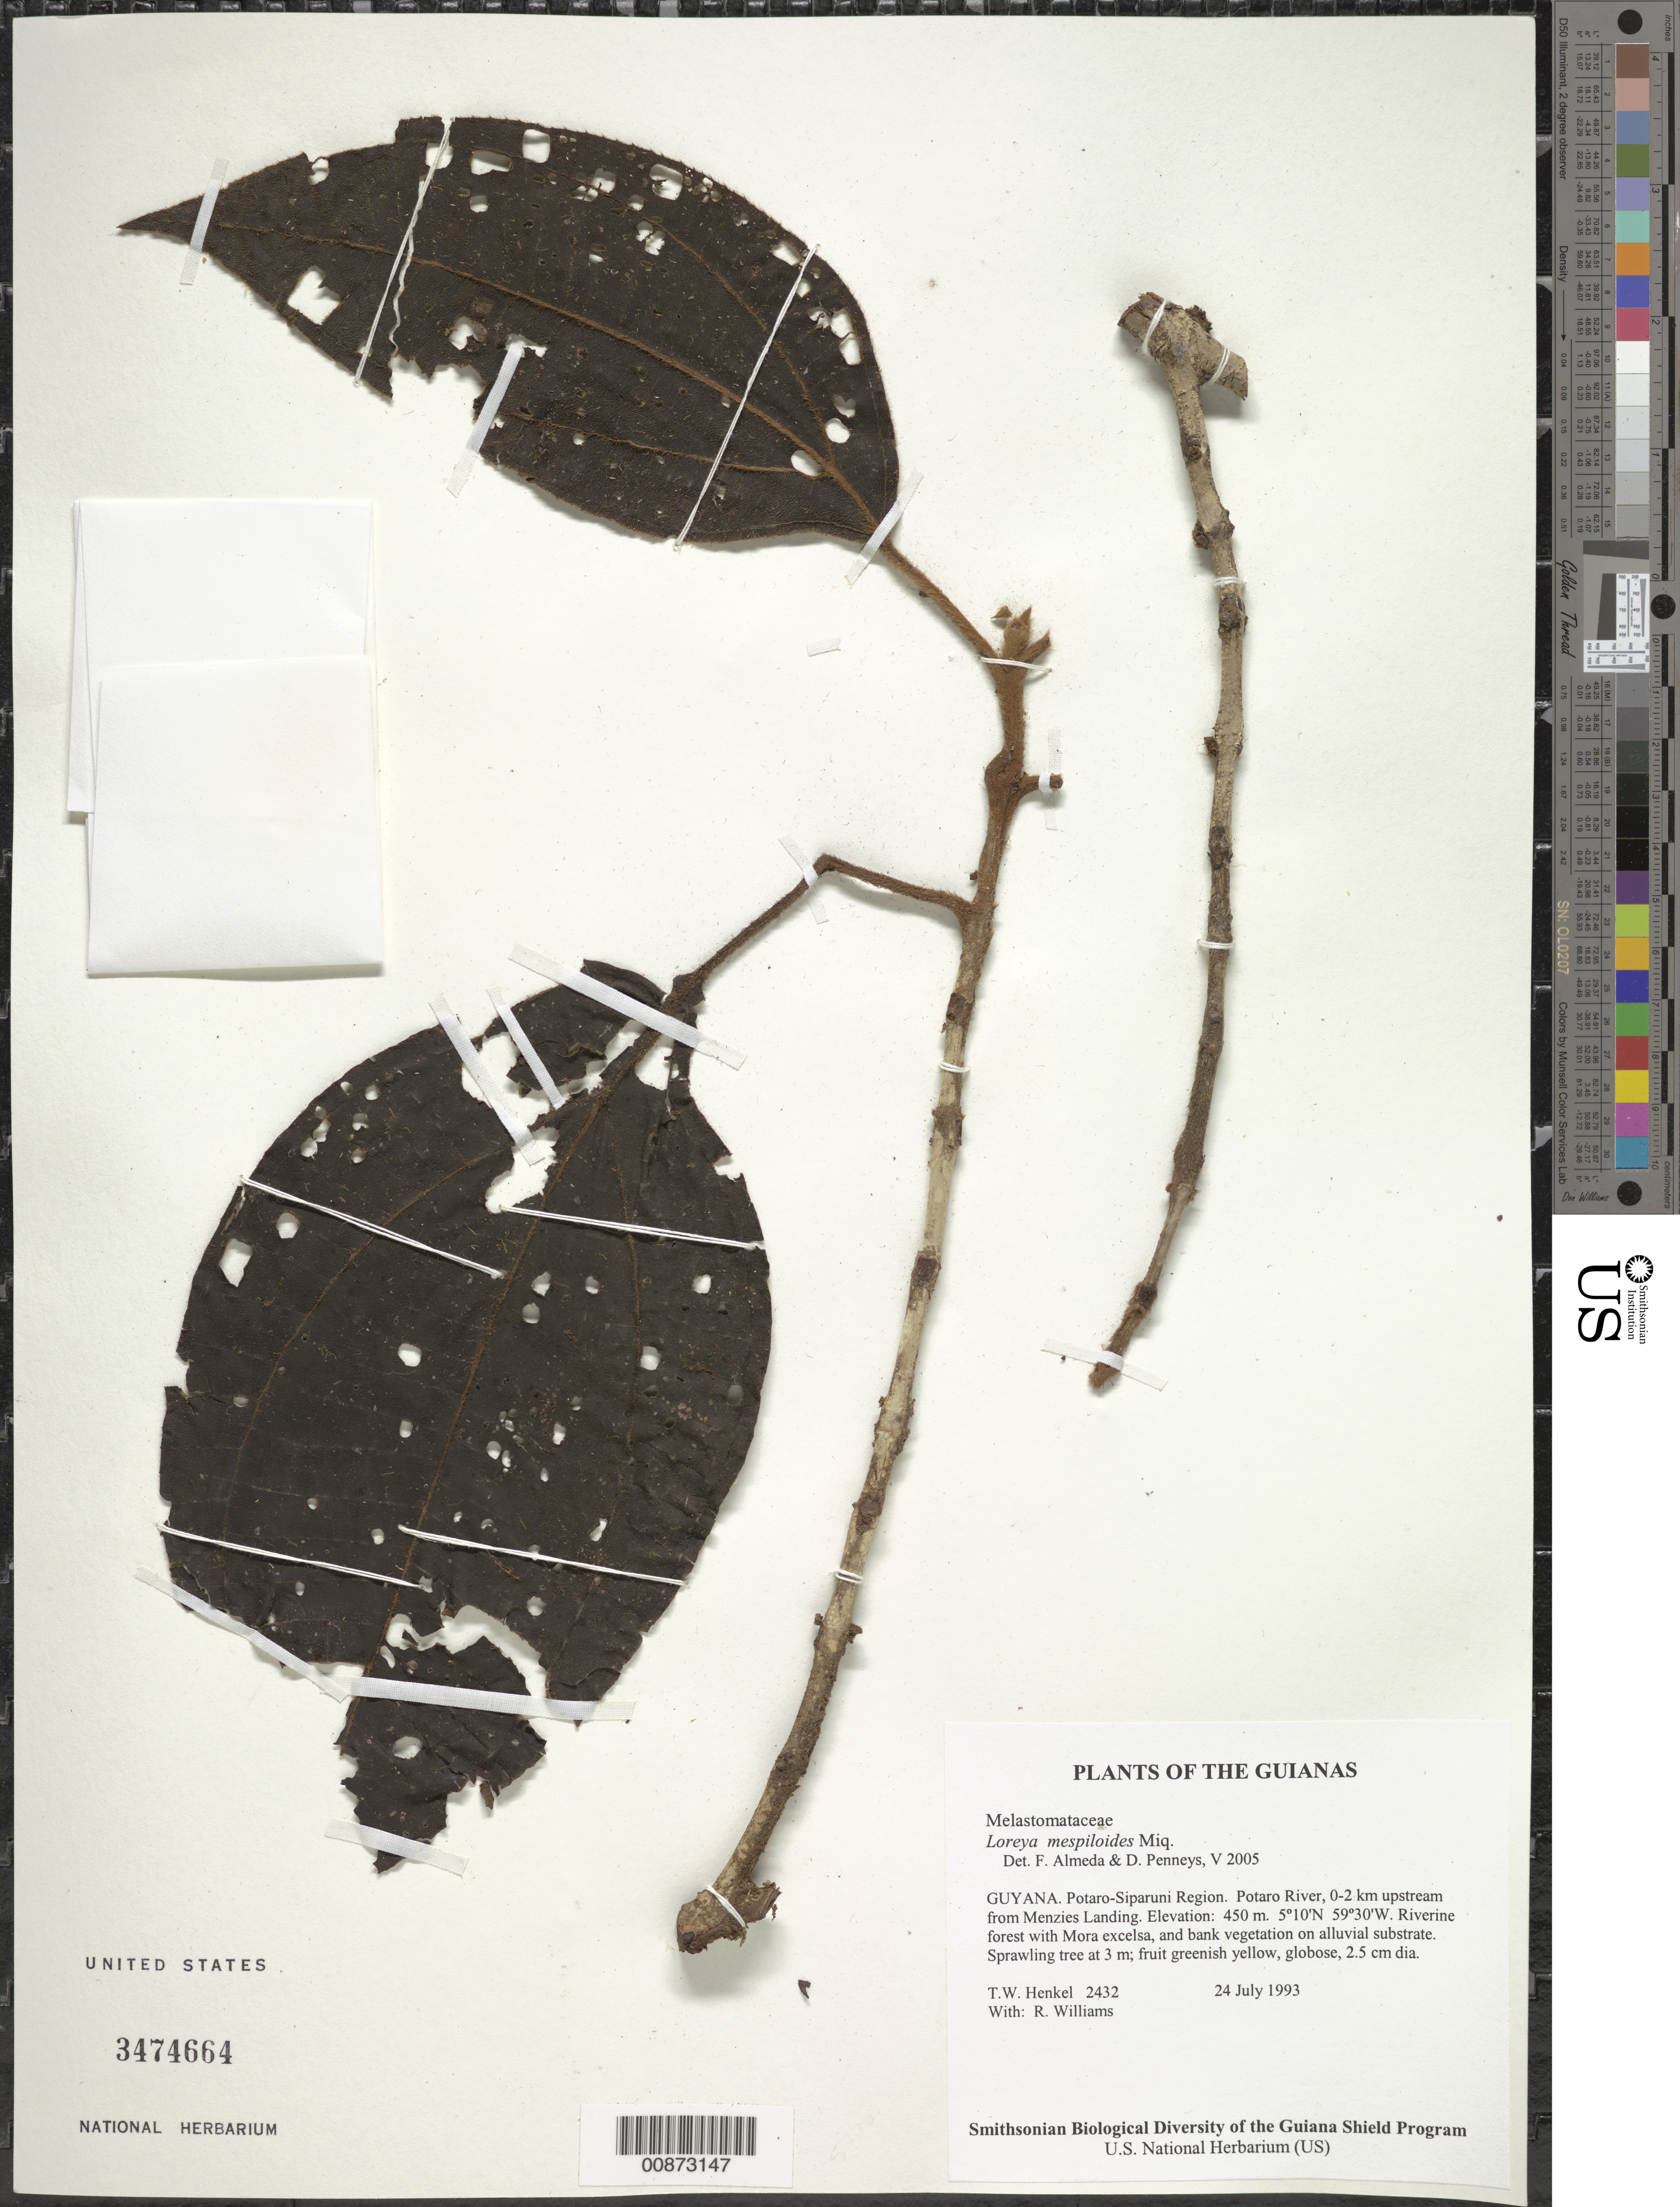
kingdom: Plantae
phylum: Tracheophyta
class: Magnoliopsida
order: Myrtales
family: Melastomataceae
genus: Bellucia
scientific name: Bellucia mespiloides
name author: (Miq.) J.F. Macbr.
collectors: T. Henkel & R. Williams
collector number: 2432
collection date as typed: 24 July 1993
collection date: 1993-07-24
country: Guyana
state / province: Potaro-Siparuni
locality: Potaro River, 0-2 km upstream from Menzies Landing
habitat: Riverine forest with Mora excelsa, and bank vegetation on alluvial substrate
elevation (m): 450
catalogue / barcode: US 3474664